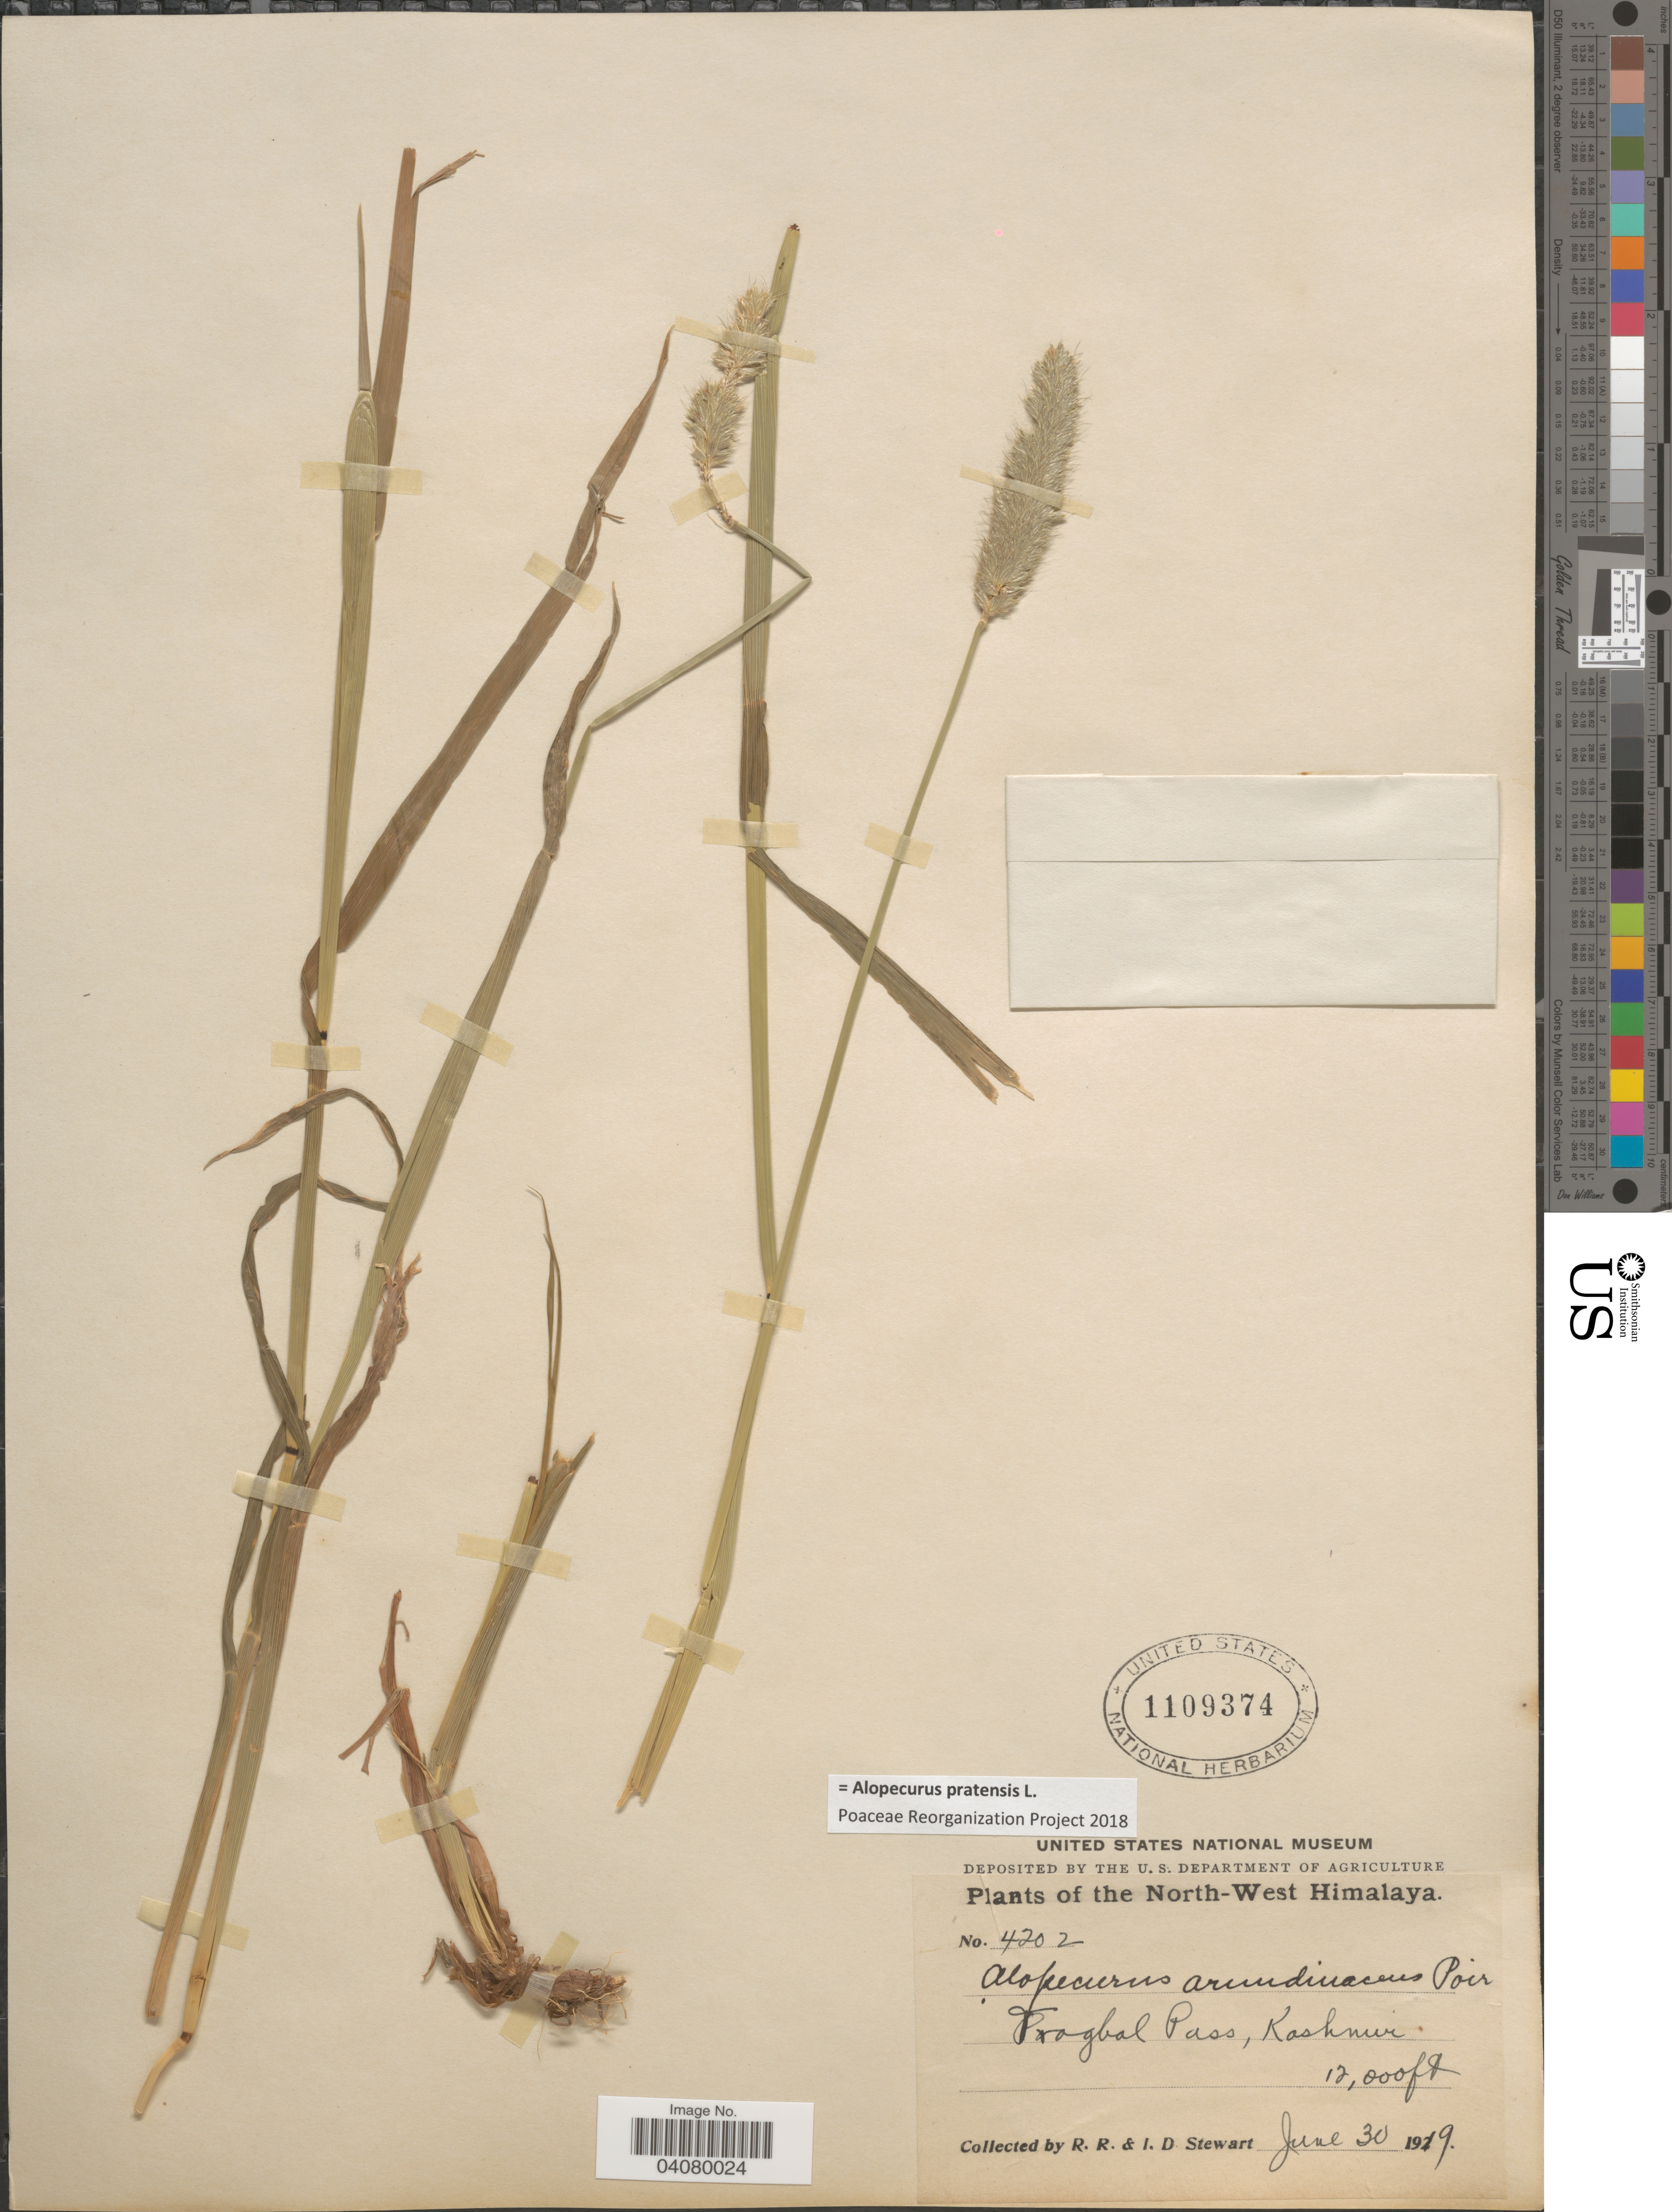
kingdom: Plantae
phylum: Tracheophyta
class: Liliopsida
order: Poales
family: Poaceae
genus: Alopecurus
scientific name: Alopecurus pratensis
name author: L.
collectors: R. Stewart & I. Stewart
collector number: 4202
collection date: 1919-06-30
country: India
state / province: Jammu and Kashmir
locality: North-West Himalaya. Tragbal Pass, Kashmir.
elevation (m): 3658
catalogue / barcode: US 1109374